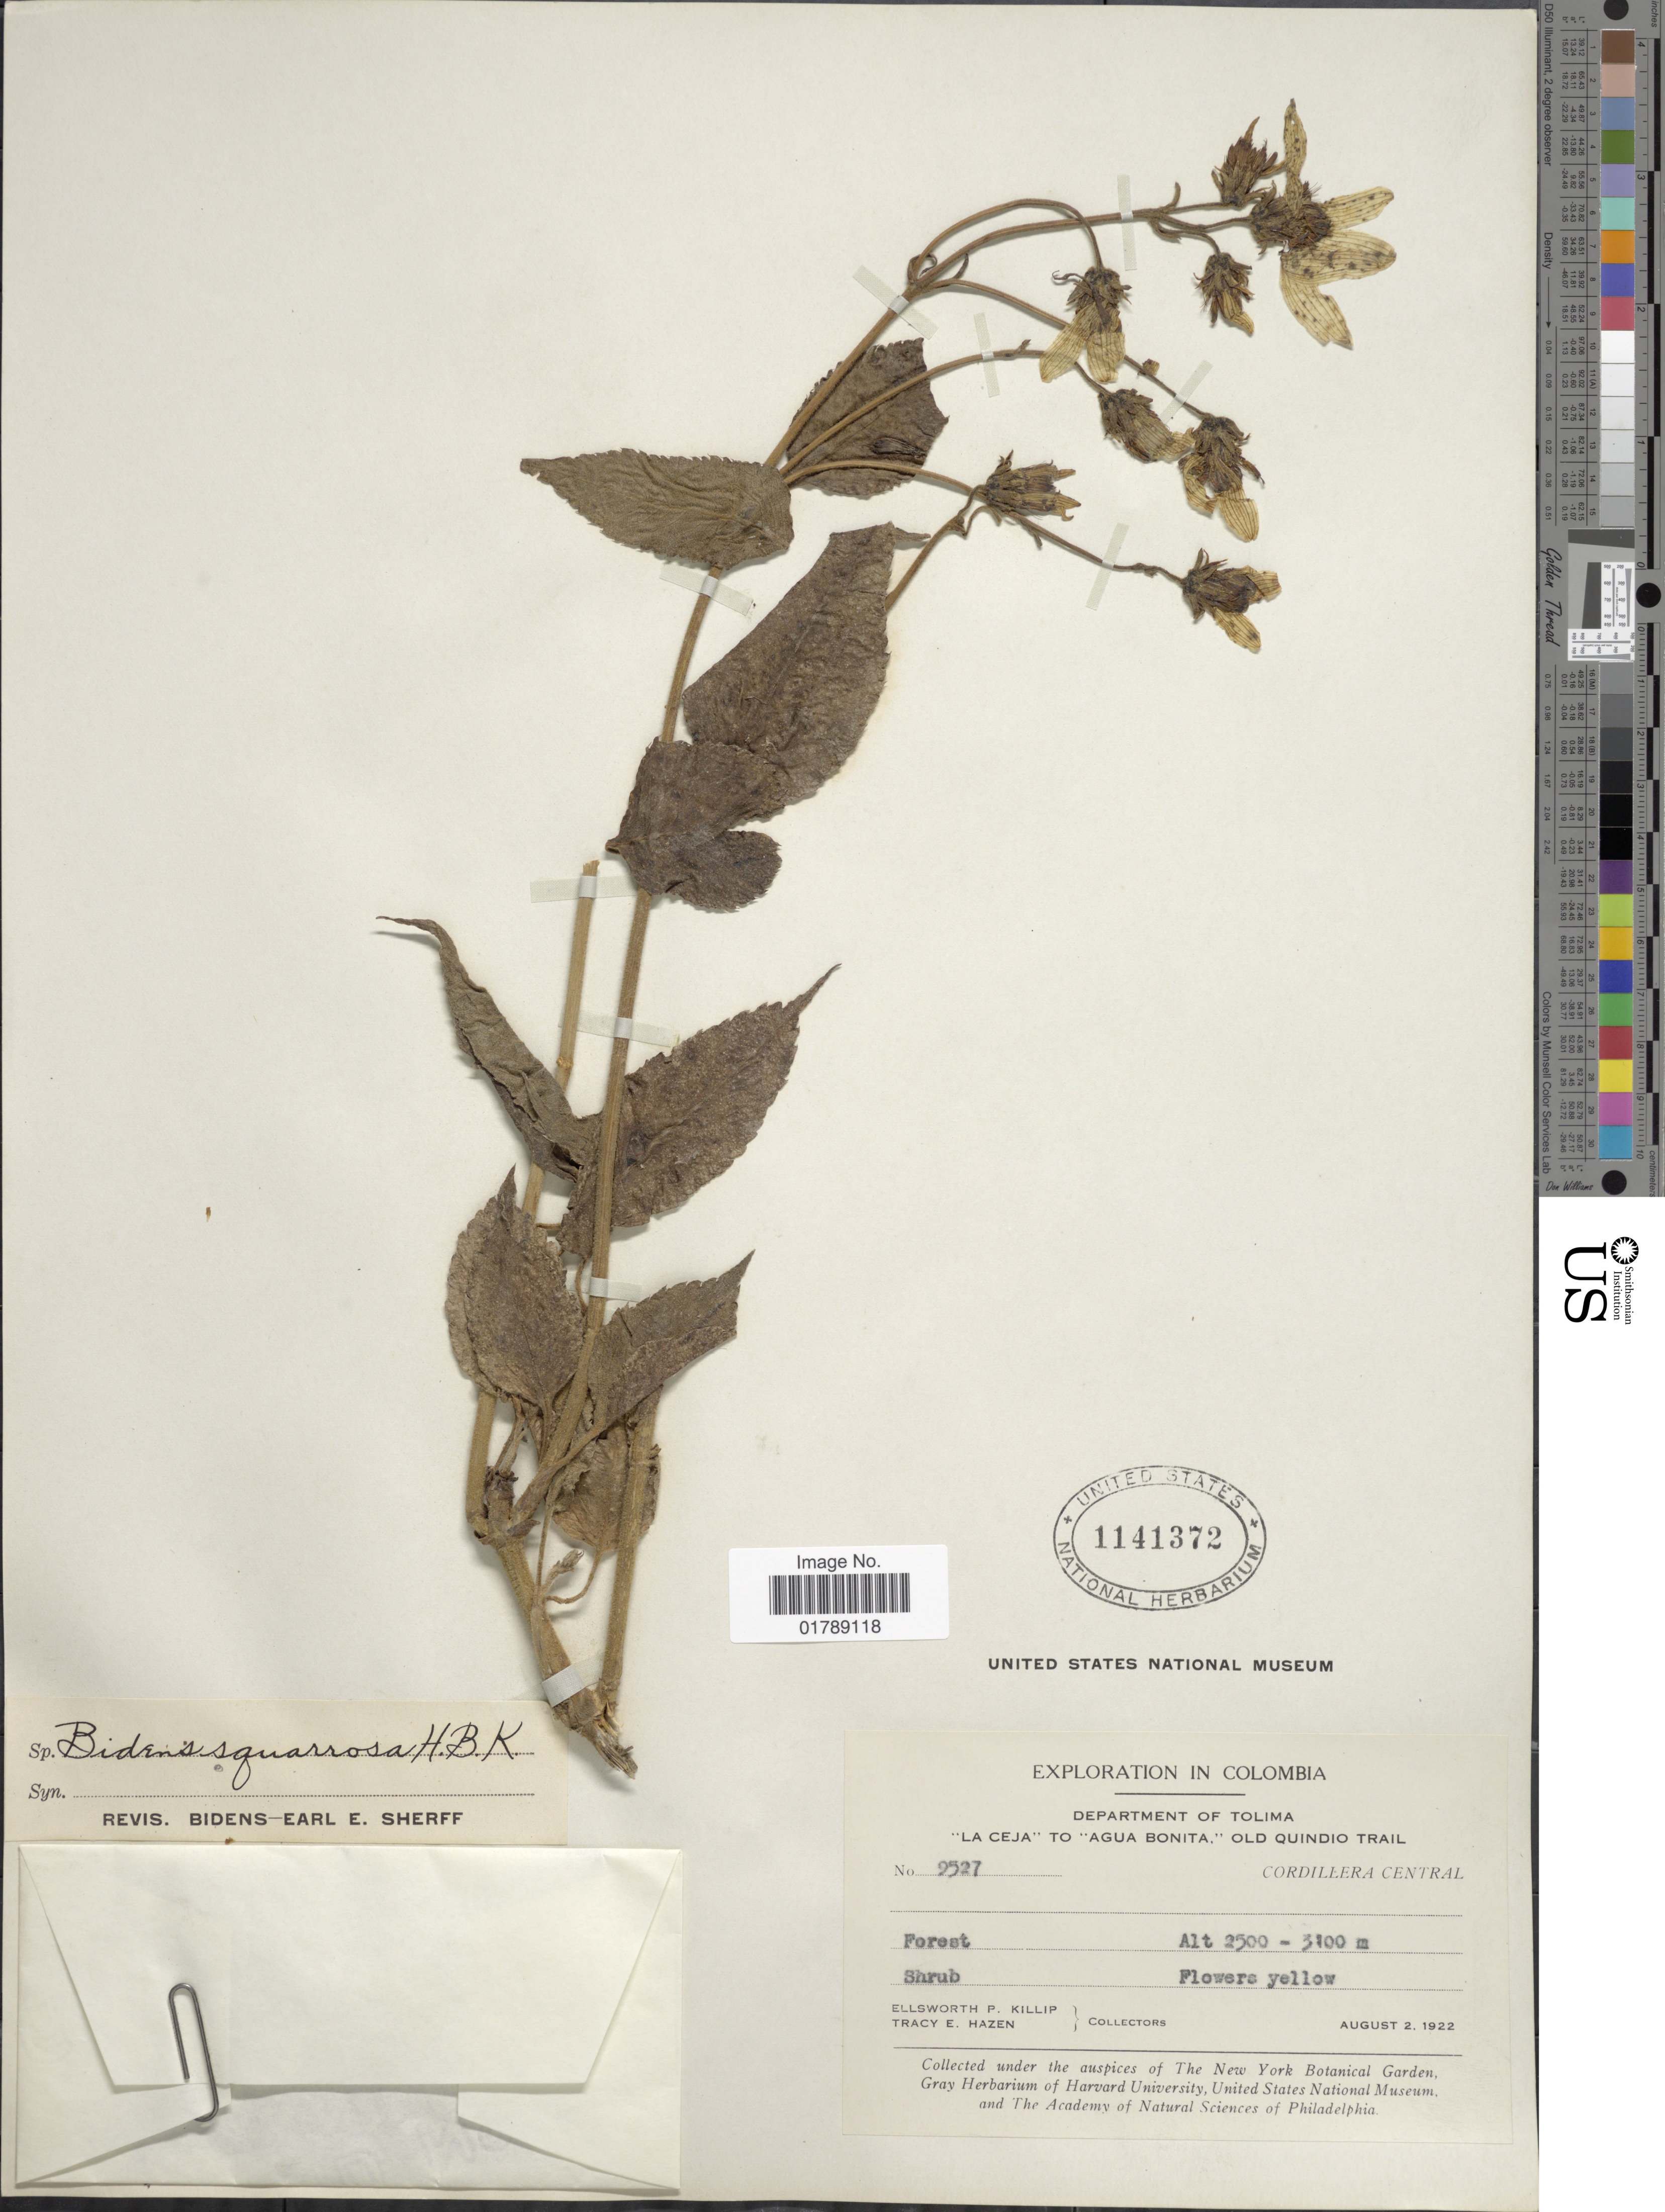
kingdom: Plantae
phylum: Tracheophyta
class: Magnoliopsida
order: Asterales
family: Asteraceae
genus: Bidens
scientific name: Bidens segetum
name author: Mart. ex Colla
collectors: E. P. Killip & T. E. Hazen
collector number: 9527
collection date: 1922-08-02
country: Colombia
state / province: Tolima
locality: La Ceja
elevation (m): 2500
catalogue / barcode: US 1141372